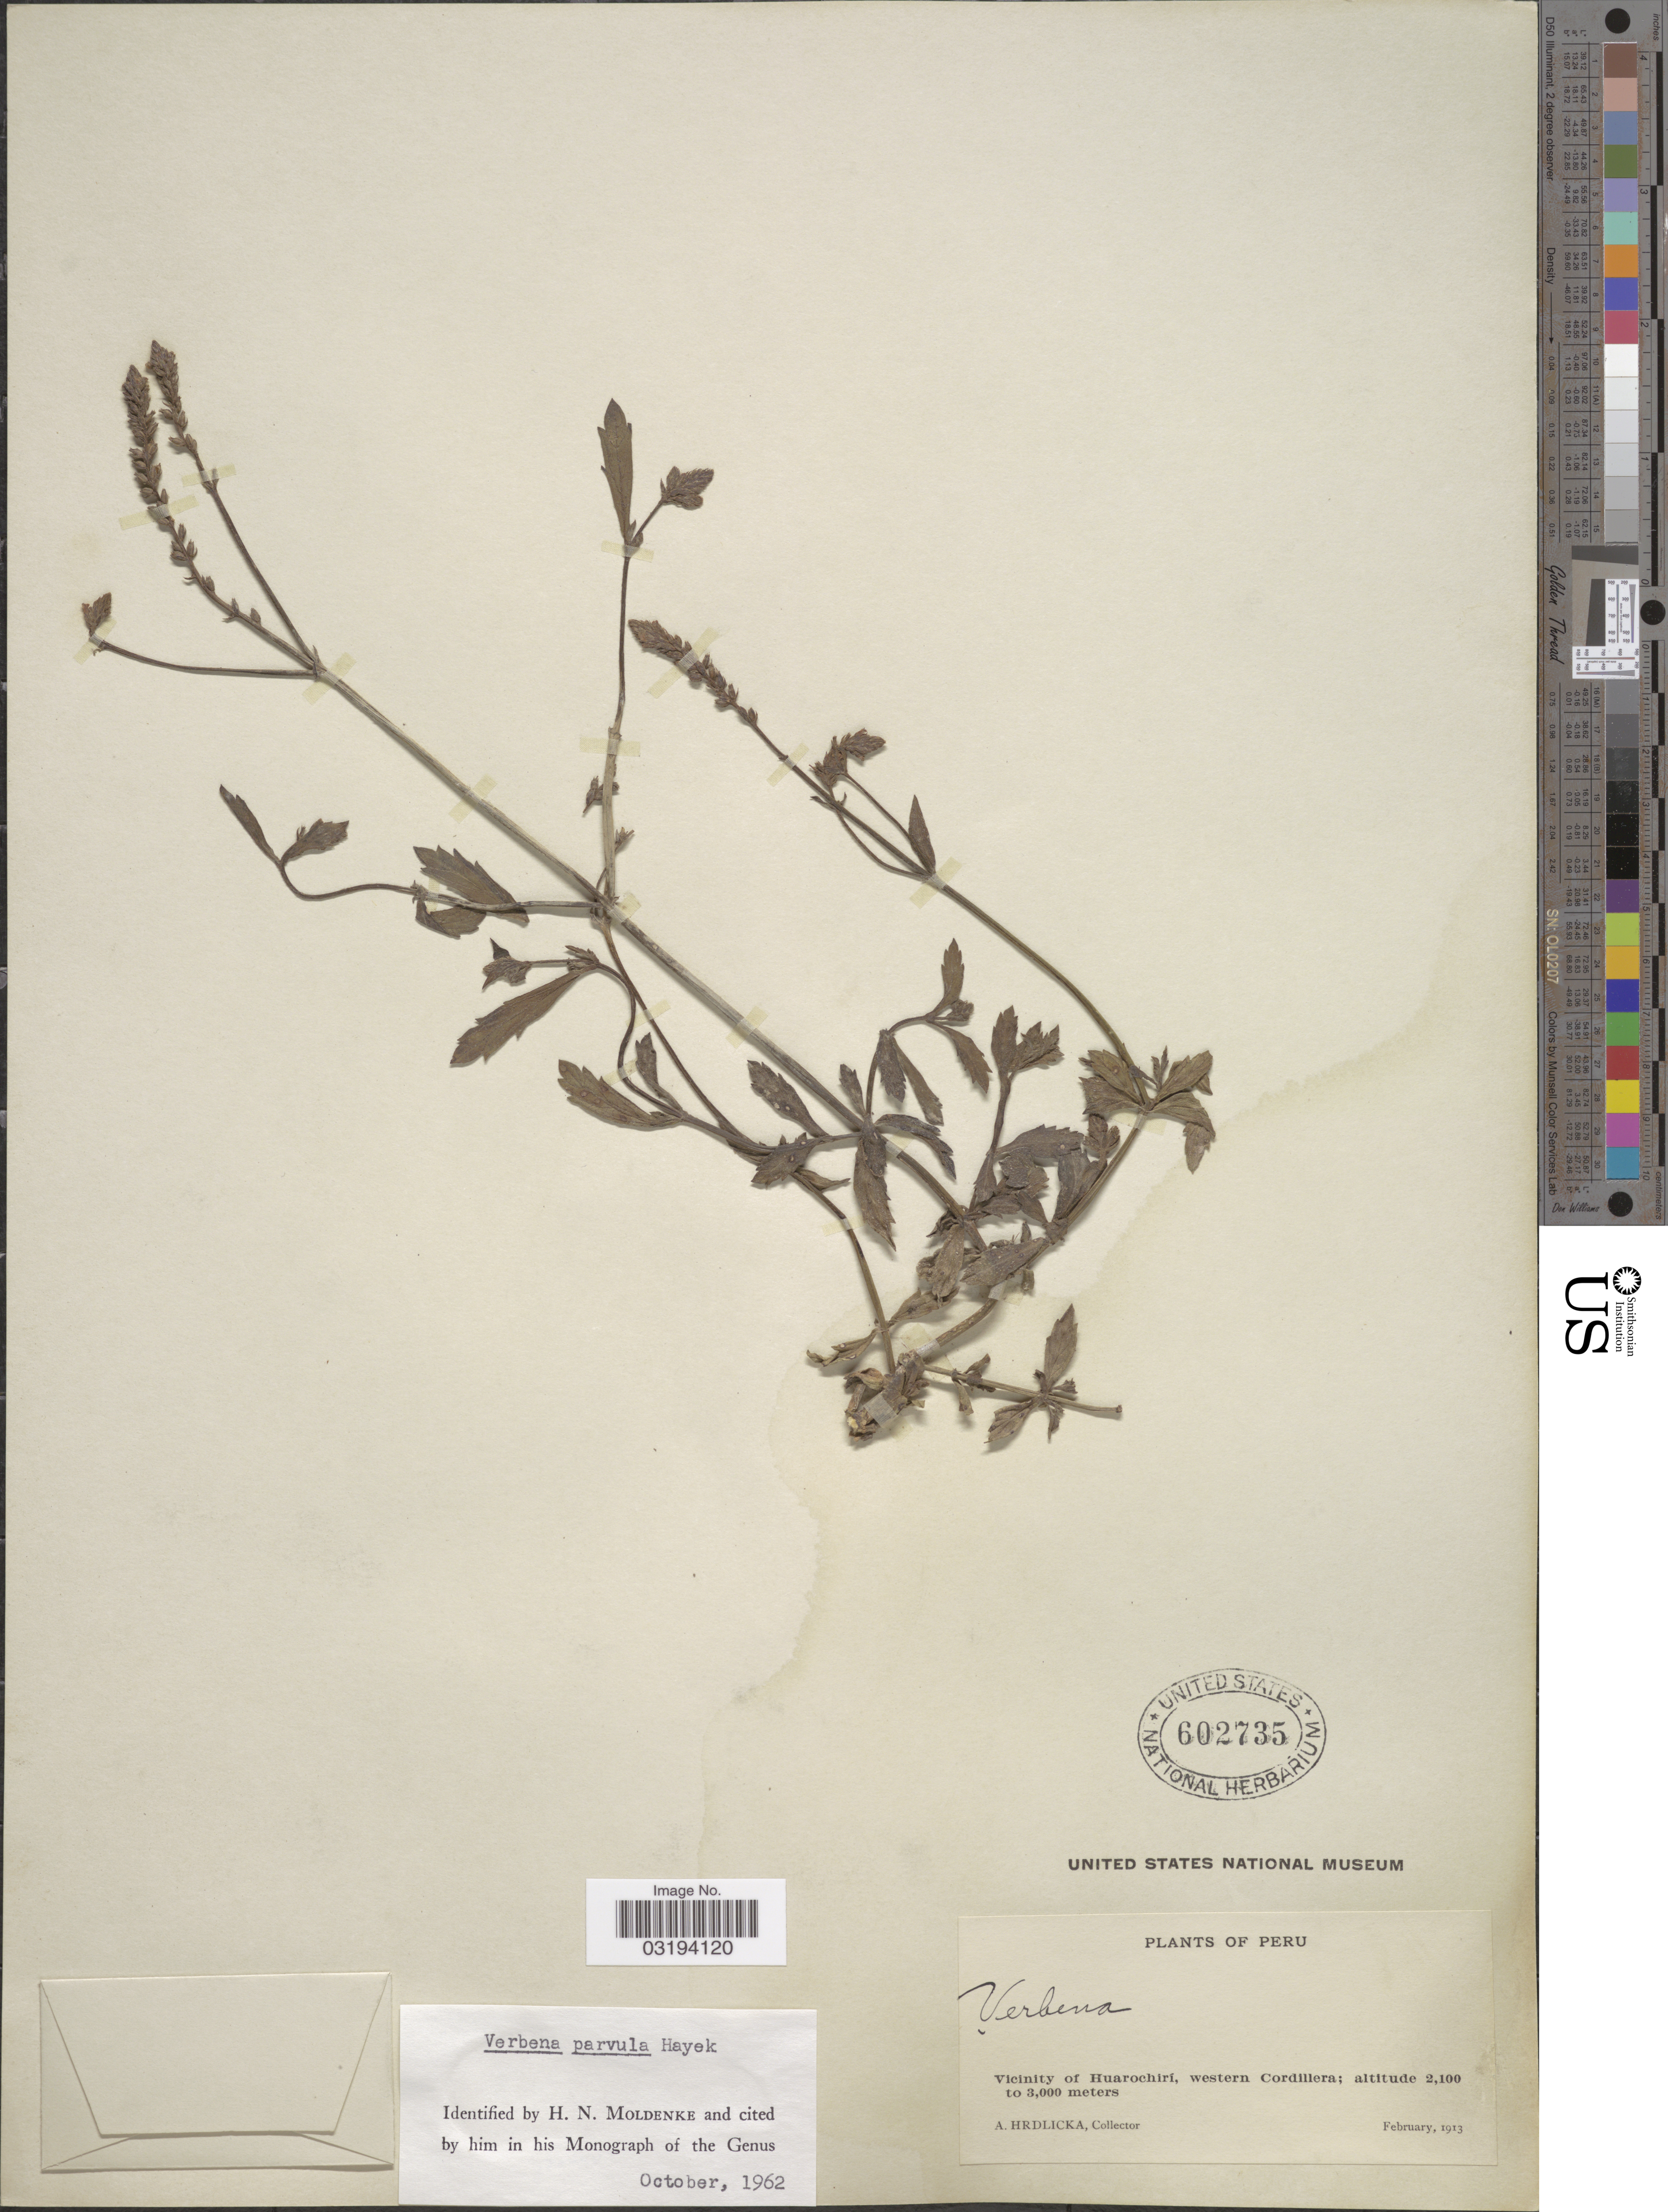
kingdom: Plantae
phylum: Tracheophyta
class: Magnoliopsida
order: Lamiales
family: Verbenaceae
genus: Verbena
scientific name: Verbena parvula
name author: Hayek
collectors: A. Hrdlicka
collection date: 1913-02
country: Peru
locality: Vicinity of Huarochirí. western Cordillera.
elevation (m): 2100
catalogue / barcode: US 602735